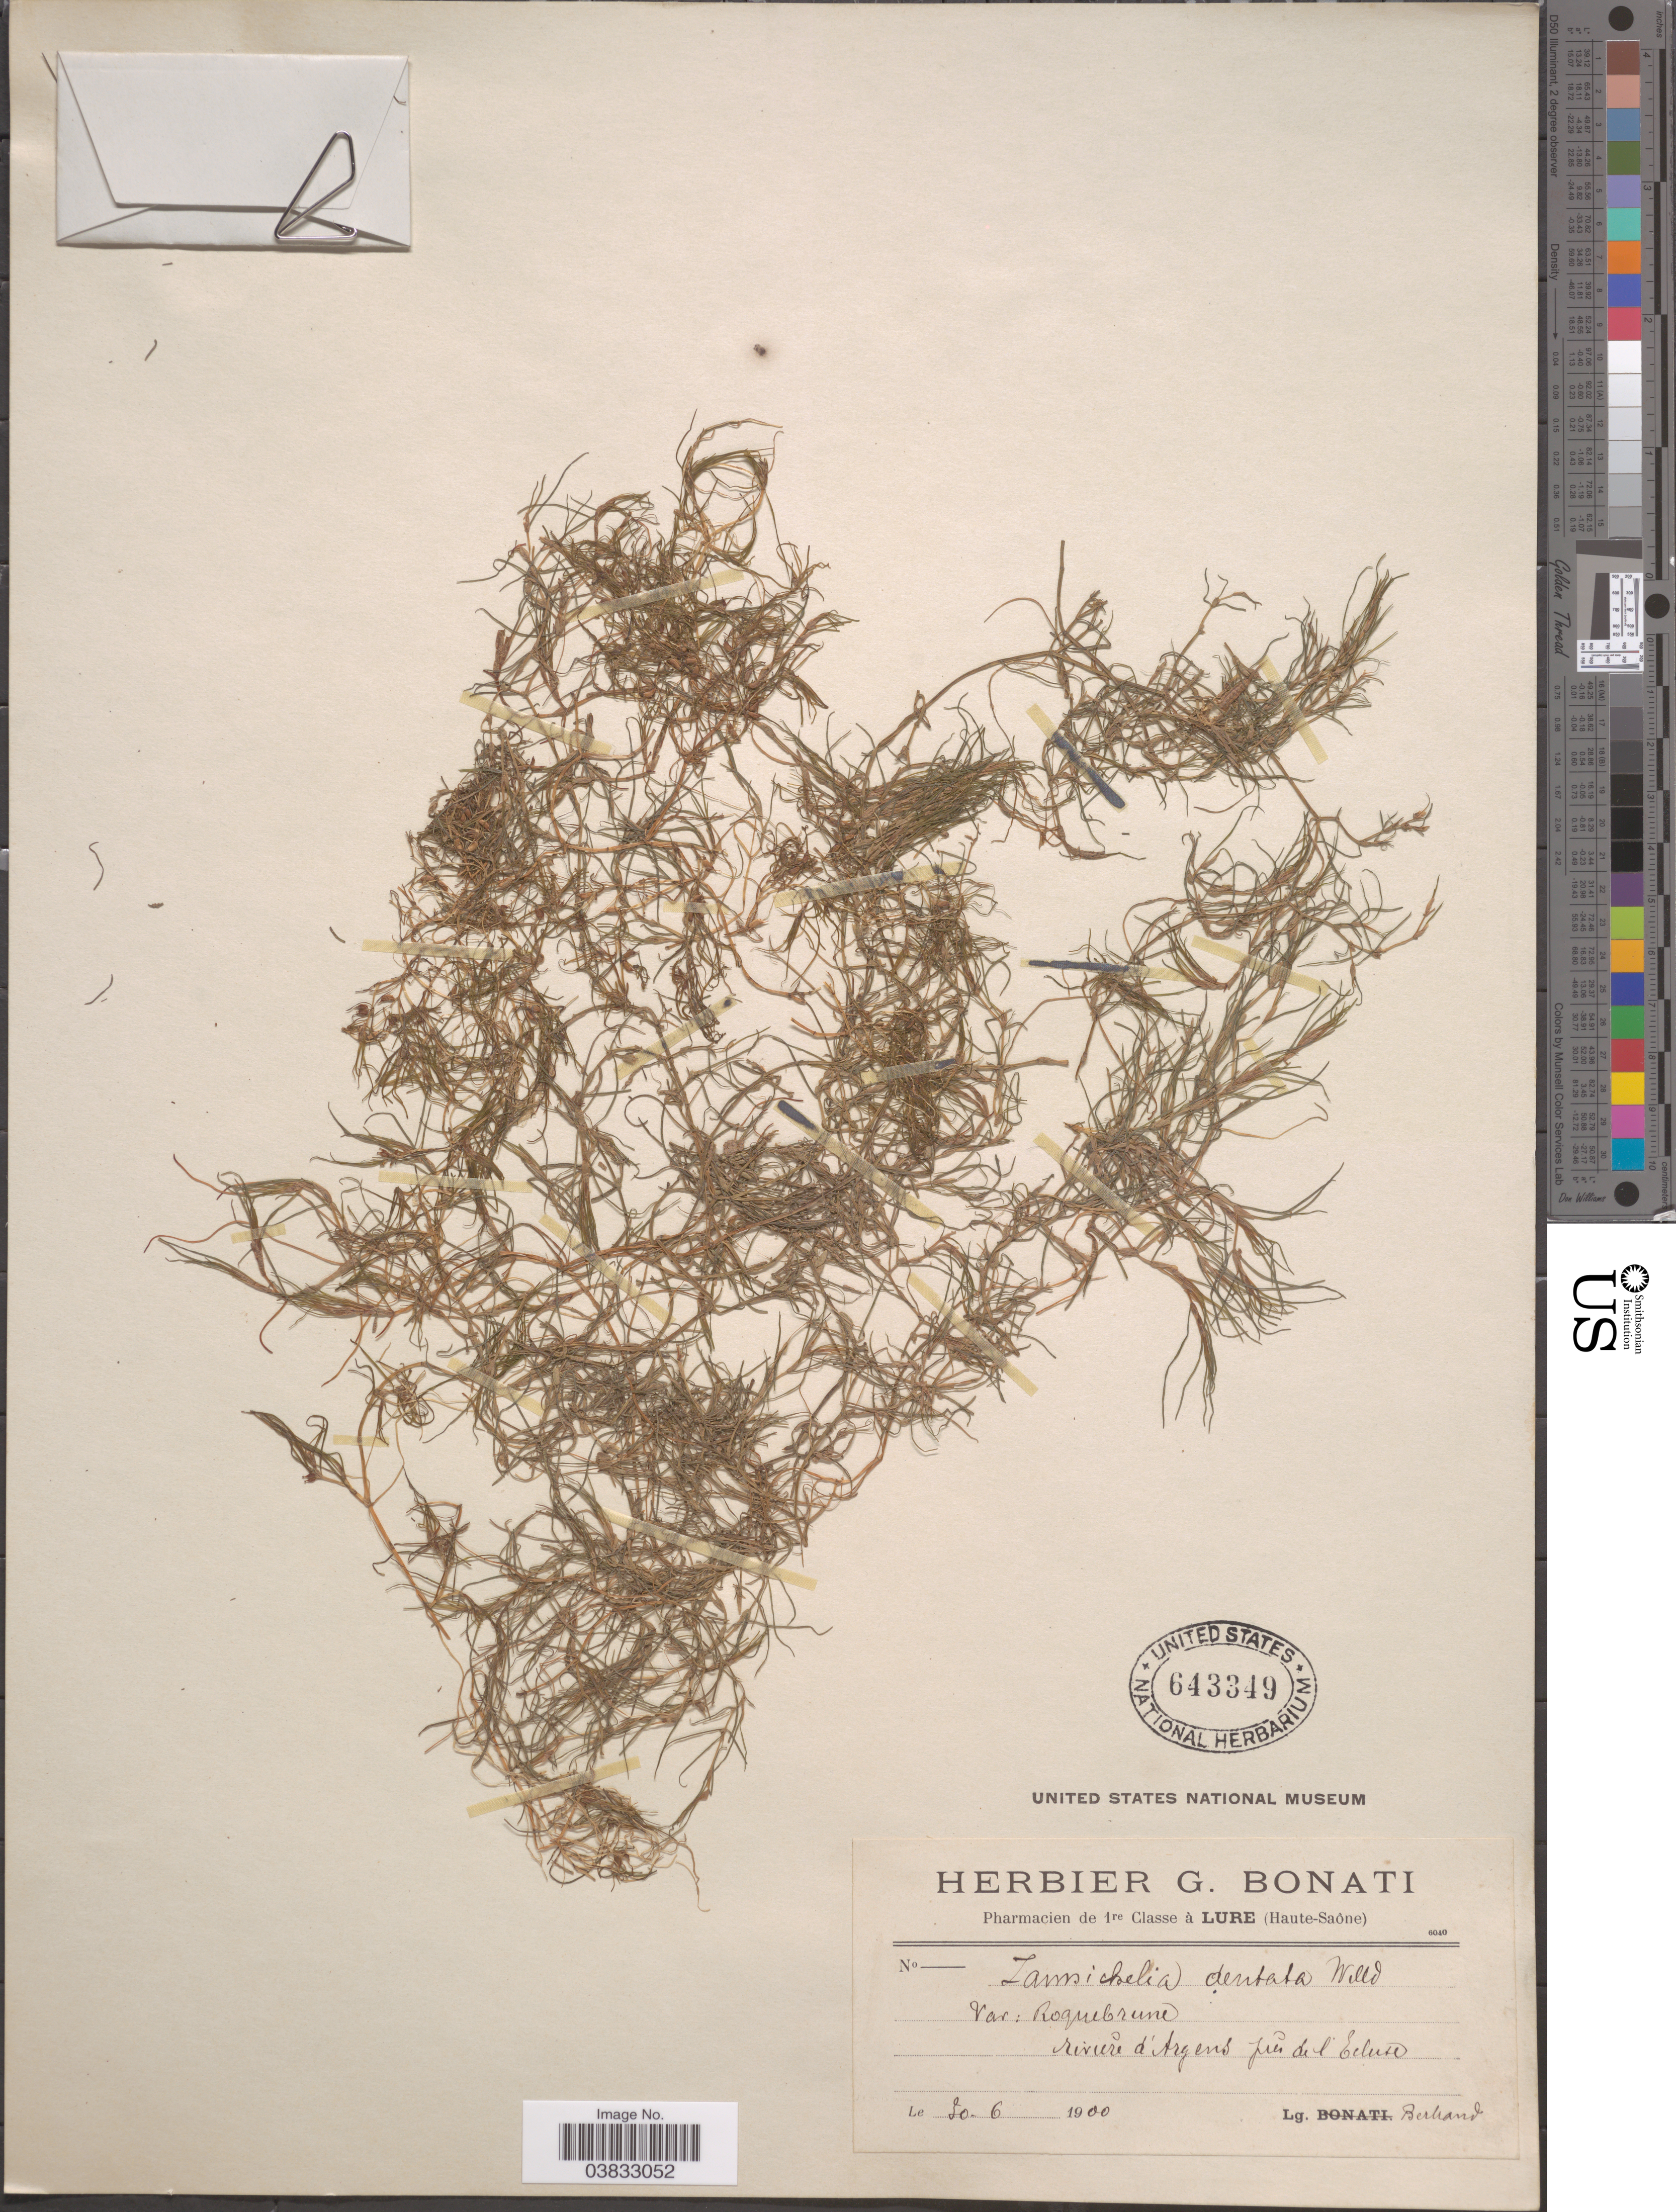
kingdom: Plantae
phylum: Tracheophyta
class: Liliopsida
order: Alismatales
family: Potamogetonaceae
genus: Zannichellia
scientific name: Zannichellia dentata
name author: Willd.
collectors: Bertrand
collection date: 1900-06-30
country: France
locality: Rivire d'Argens prés de l'Eelute.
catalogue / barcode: US 643349